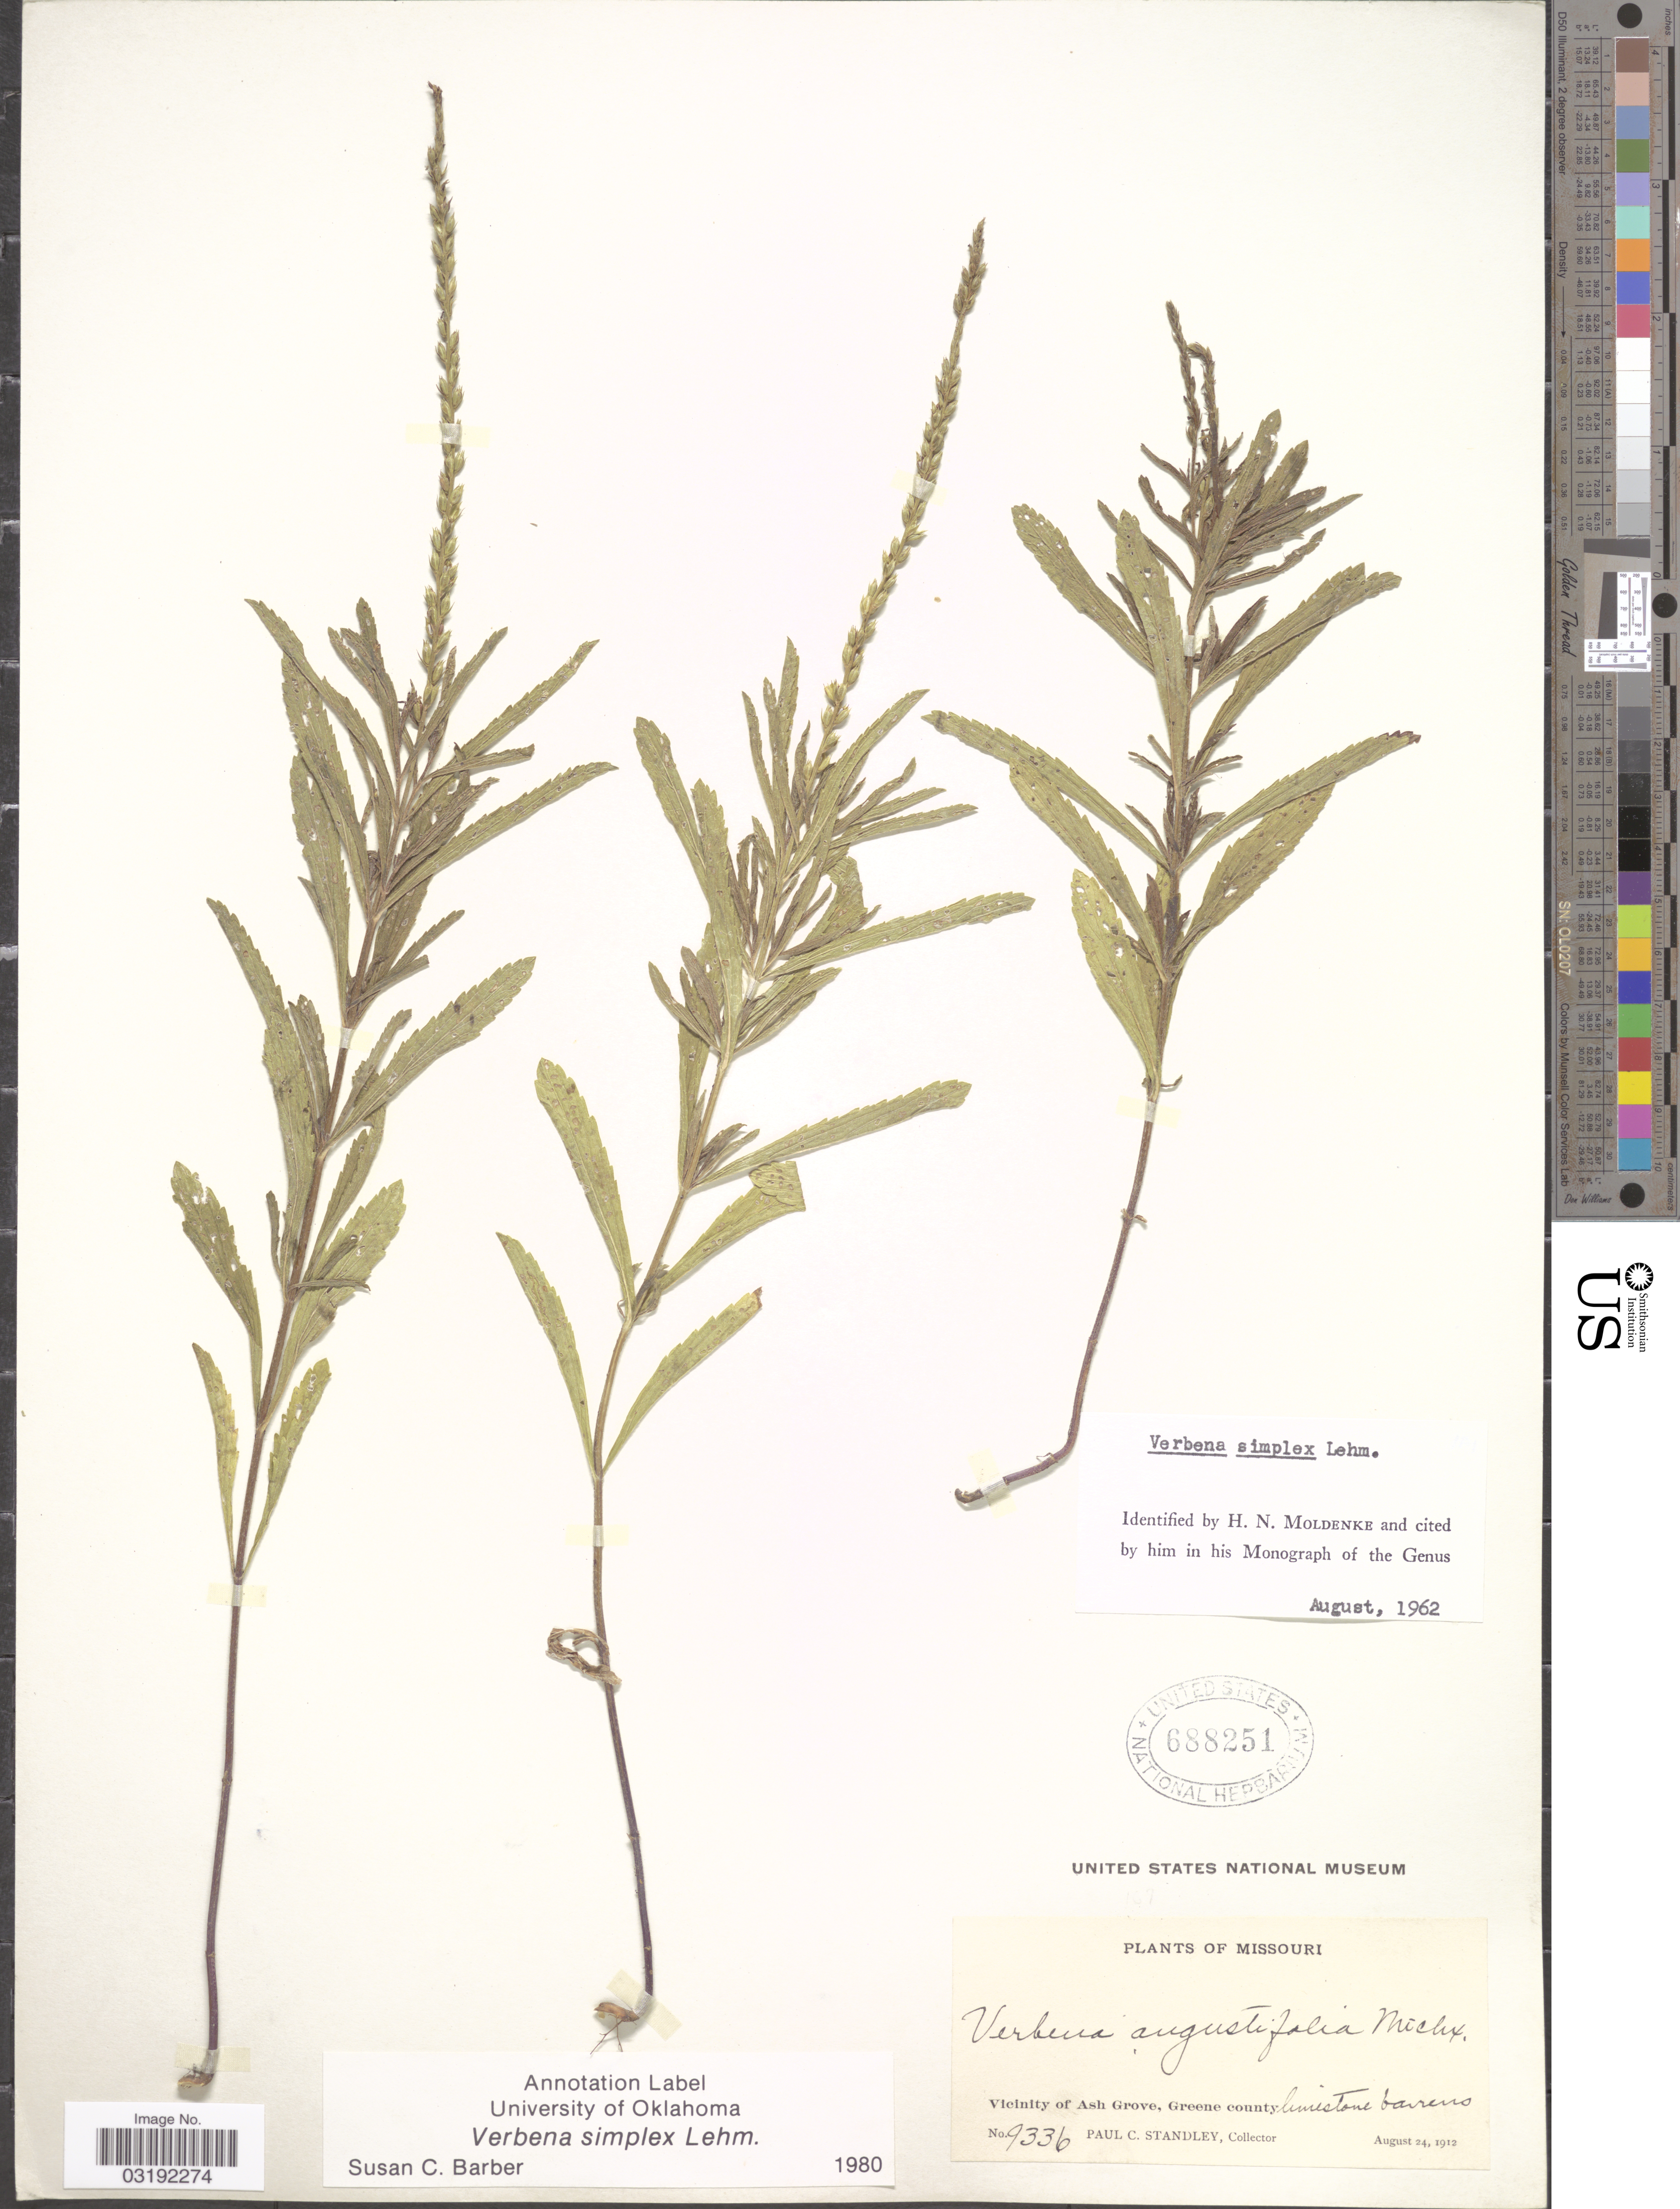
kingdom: Plantae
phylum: Tracheophyta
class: Magnoliopsida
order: Lamiales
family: Verbenaceae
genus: Verbena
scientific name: Verbena simplex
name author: F. Lehm.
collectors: P. C. Standley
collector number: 9336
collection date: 1912-08-24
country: United States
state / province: Missouri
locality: Vicinity of Ash Grove, Greene county.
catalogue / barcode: US 688251